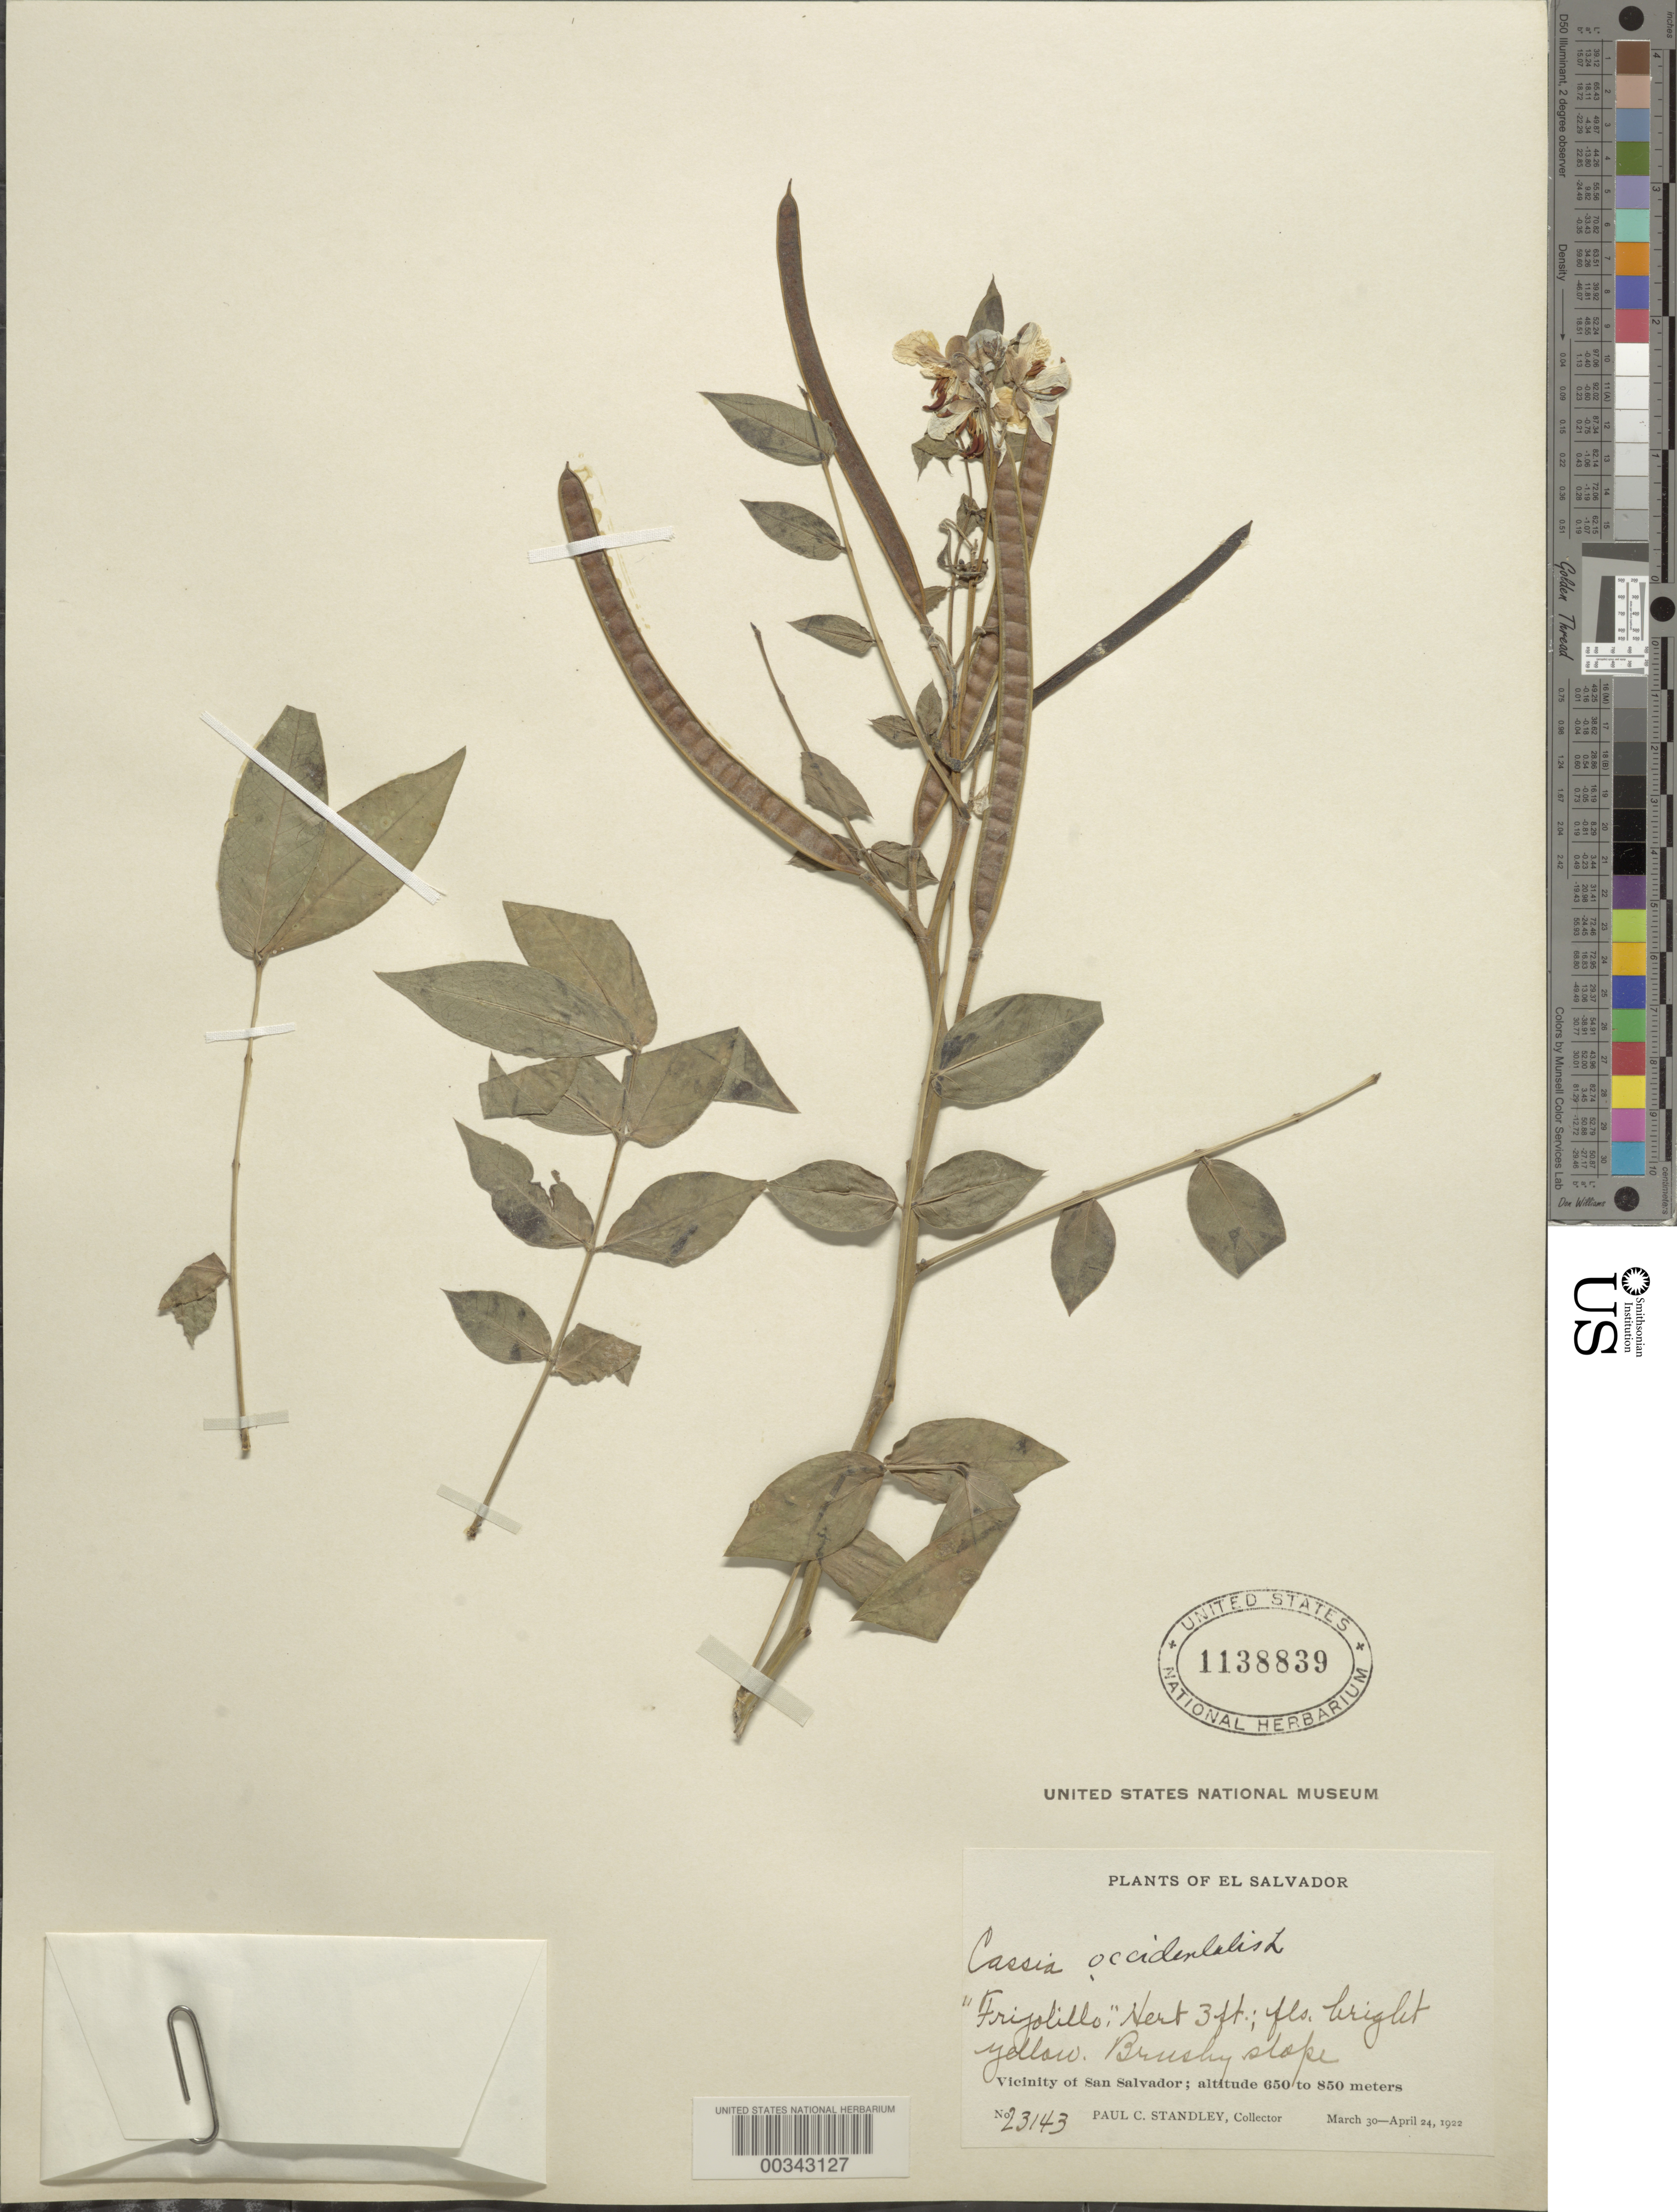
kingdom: Plantae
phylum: Tracheophyta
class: Magnoliopsida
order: Fabales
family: Fabaceae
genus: Senna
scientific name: Senna occidentalis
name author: (L.) Link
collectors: P. C. Standley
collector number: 23143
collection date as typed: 30 Mar 1922 to 24 Apr 1922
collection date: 1922-03-30/1922-04-24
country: El Salvador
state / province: San Salvador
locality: Vicinity of san salvador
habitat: Brushy slope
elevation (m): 650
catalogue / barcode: US 1138839